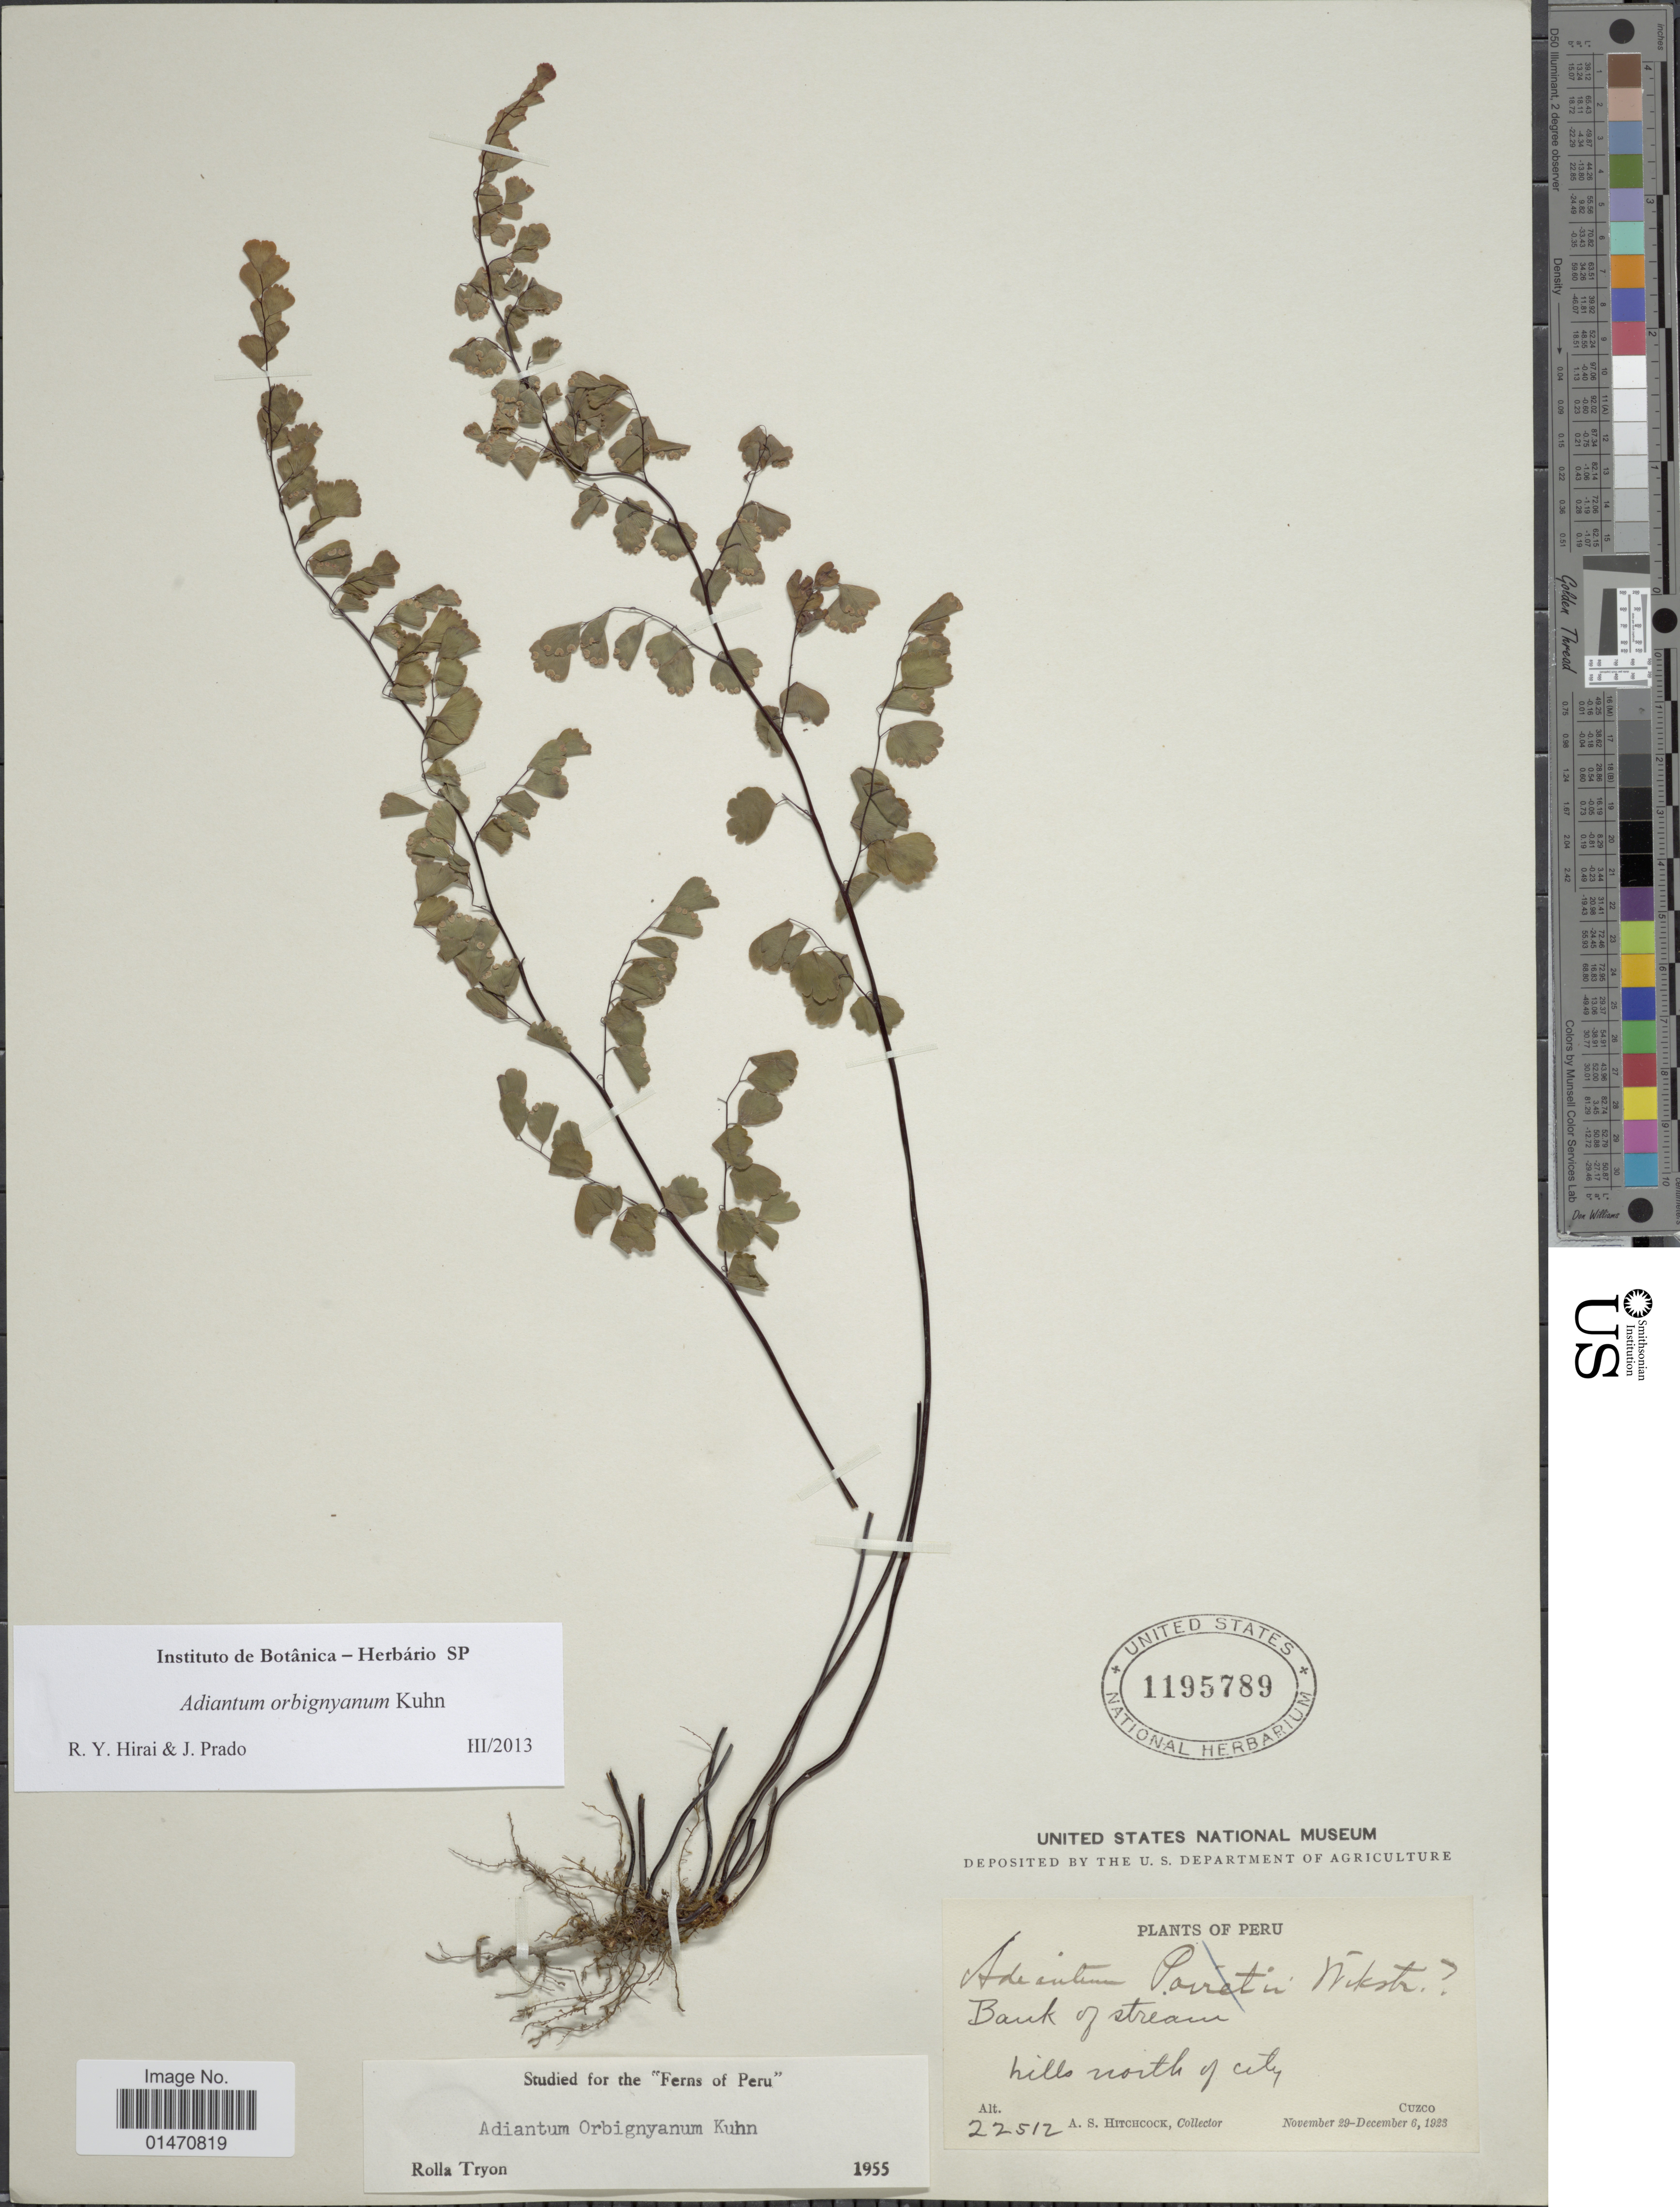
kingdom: Plantae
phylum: Tracheophyta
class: Polypodiopsida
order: Polypodiales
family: Pteridaceae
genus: Adiantum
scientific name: Adiantum orbignyanum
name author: Kuhn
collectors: A. S. Hitchcock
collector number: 22512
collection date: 1923-11-29/1923-12-06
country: Peru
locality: Bank of stream, hills north of city, Cuzco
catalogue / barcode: US 1195789